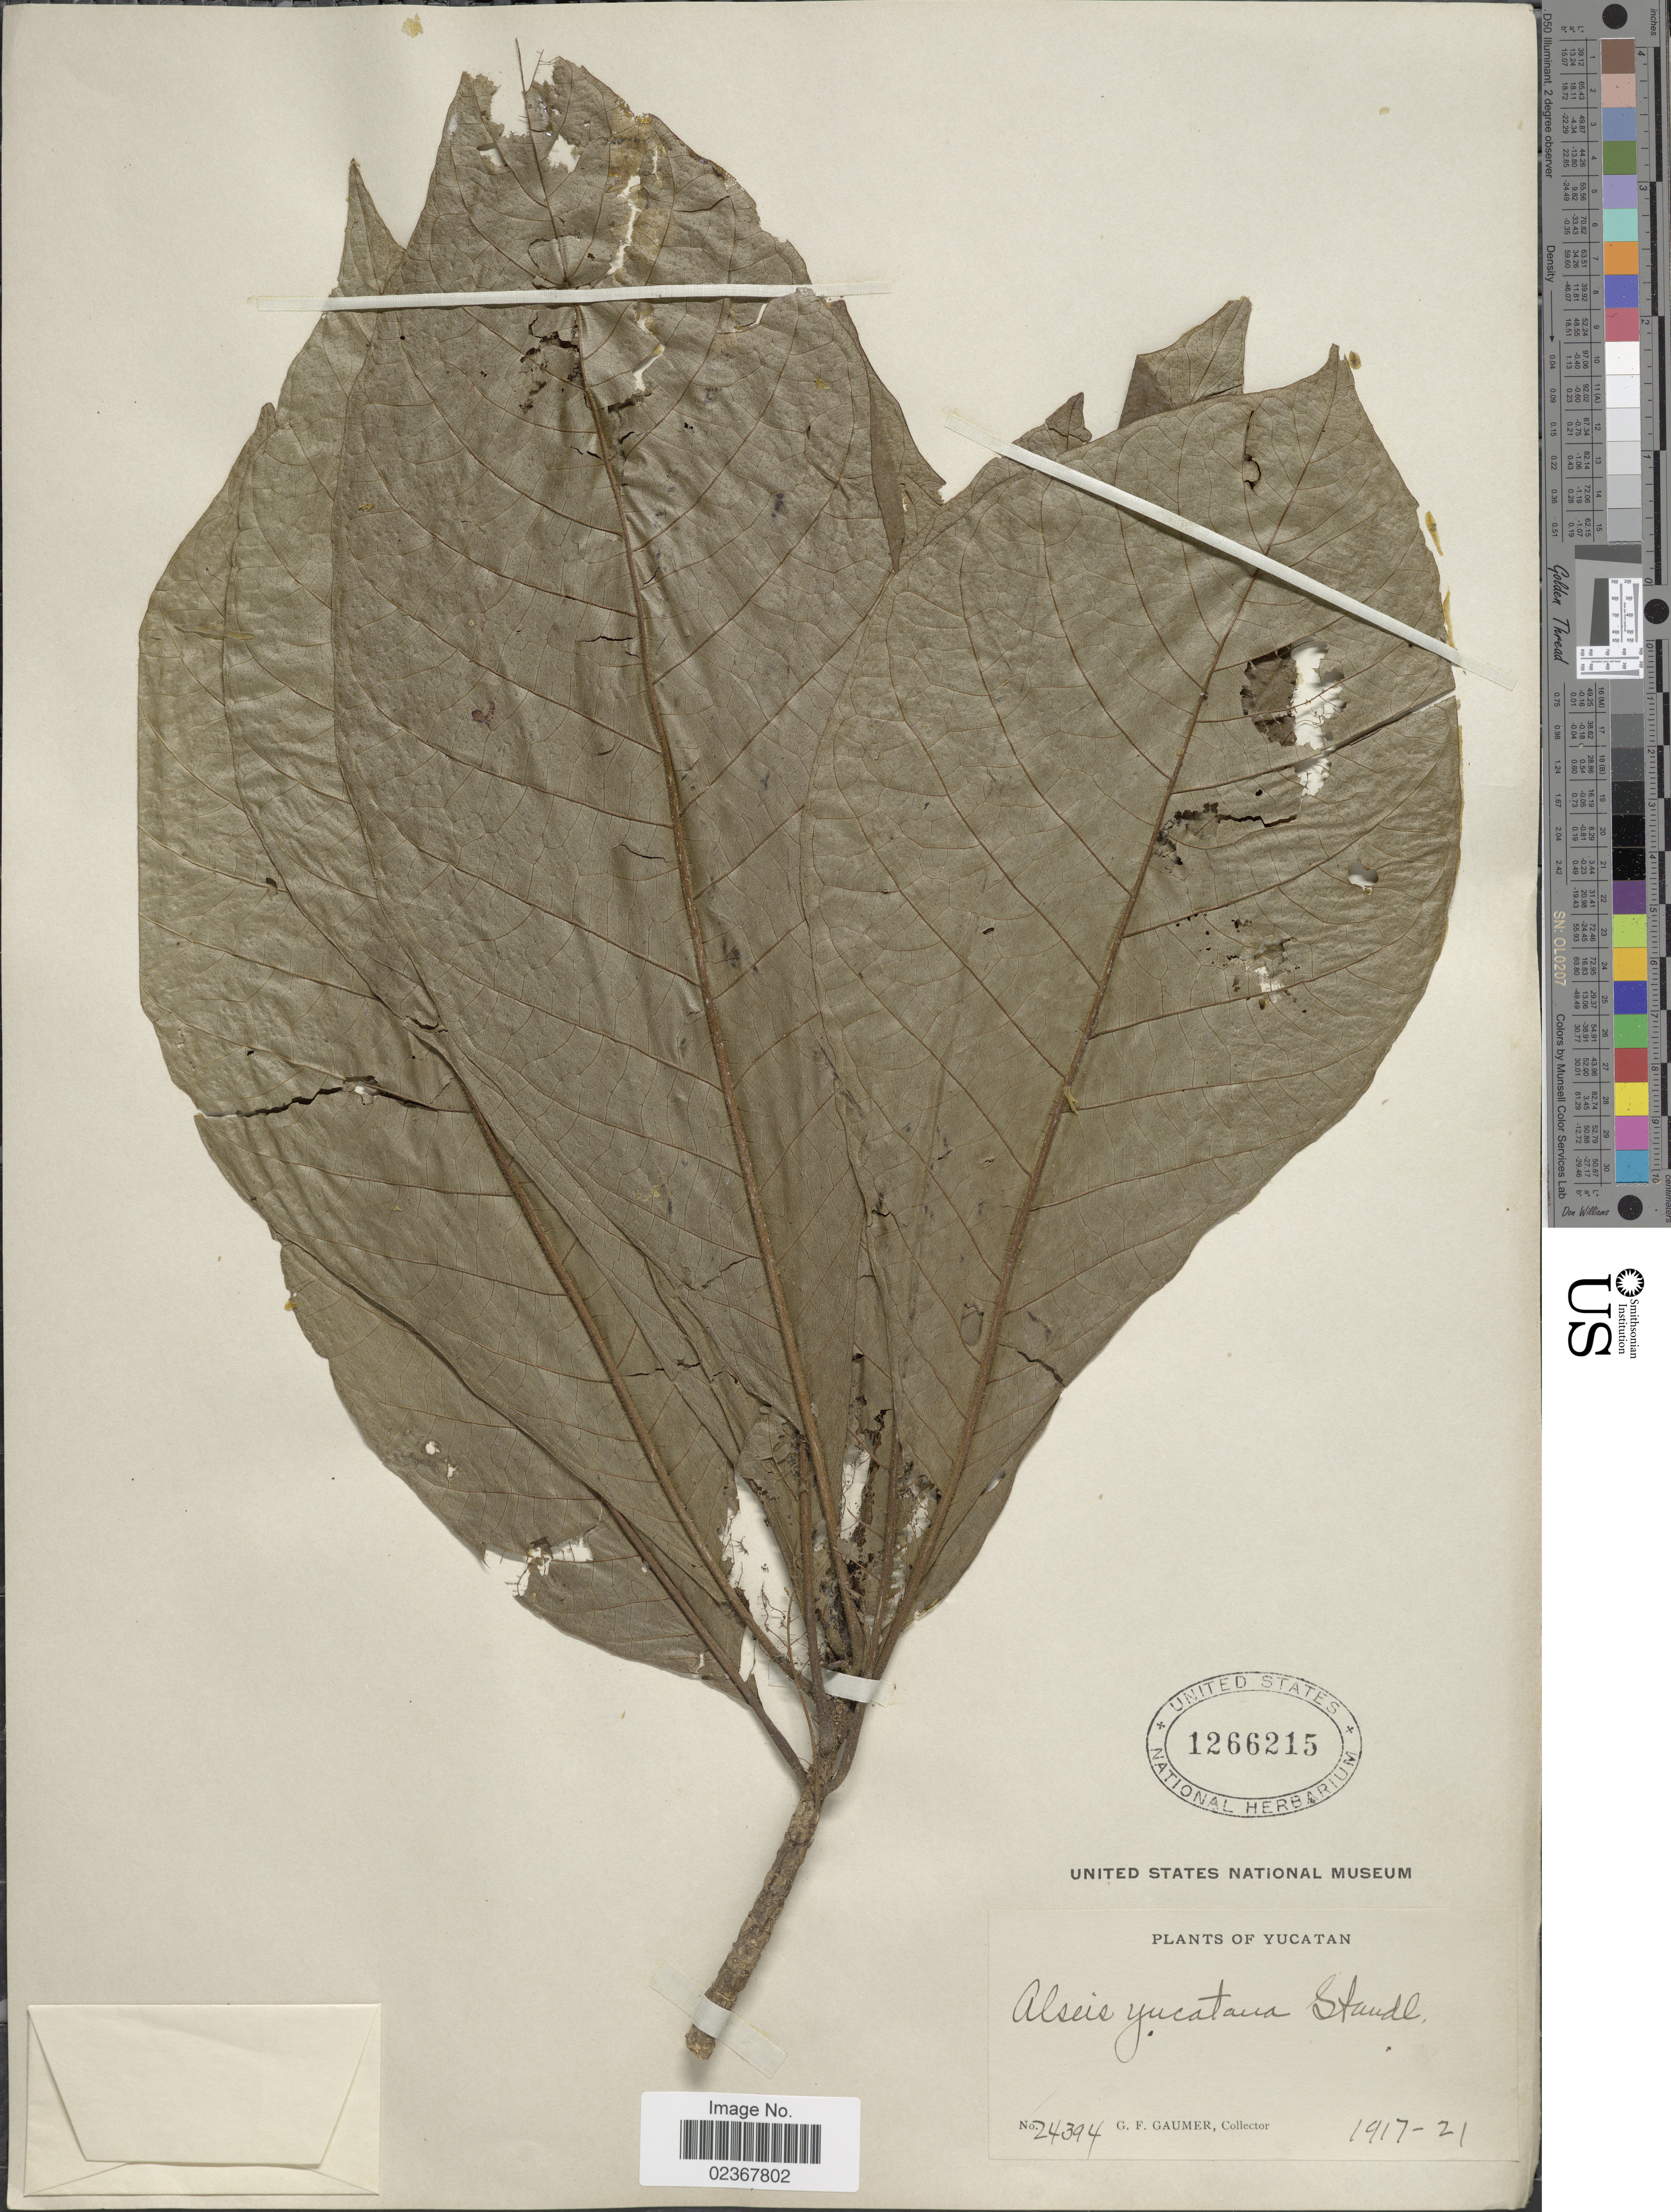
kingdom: Plantae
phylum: Tracheophyta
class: Magnoliopsida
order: Gentianales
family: Rubiaceae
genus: Alseis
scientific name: Alseis yucatanensis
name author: Standl.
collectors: G. F. Gaumer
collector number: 24394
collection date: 1917/1921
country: Mexico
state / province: Yucatán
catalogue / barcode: US 1266215